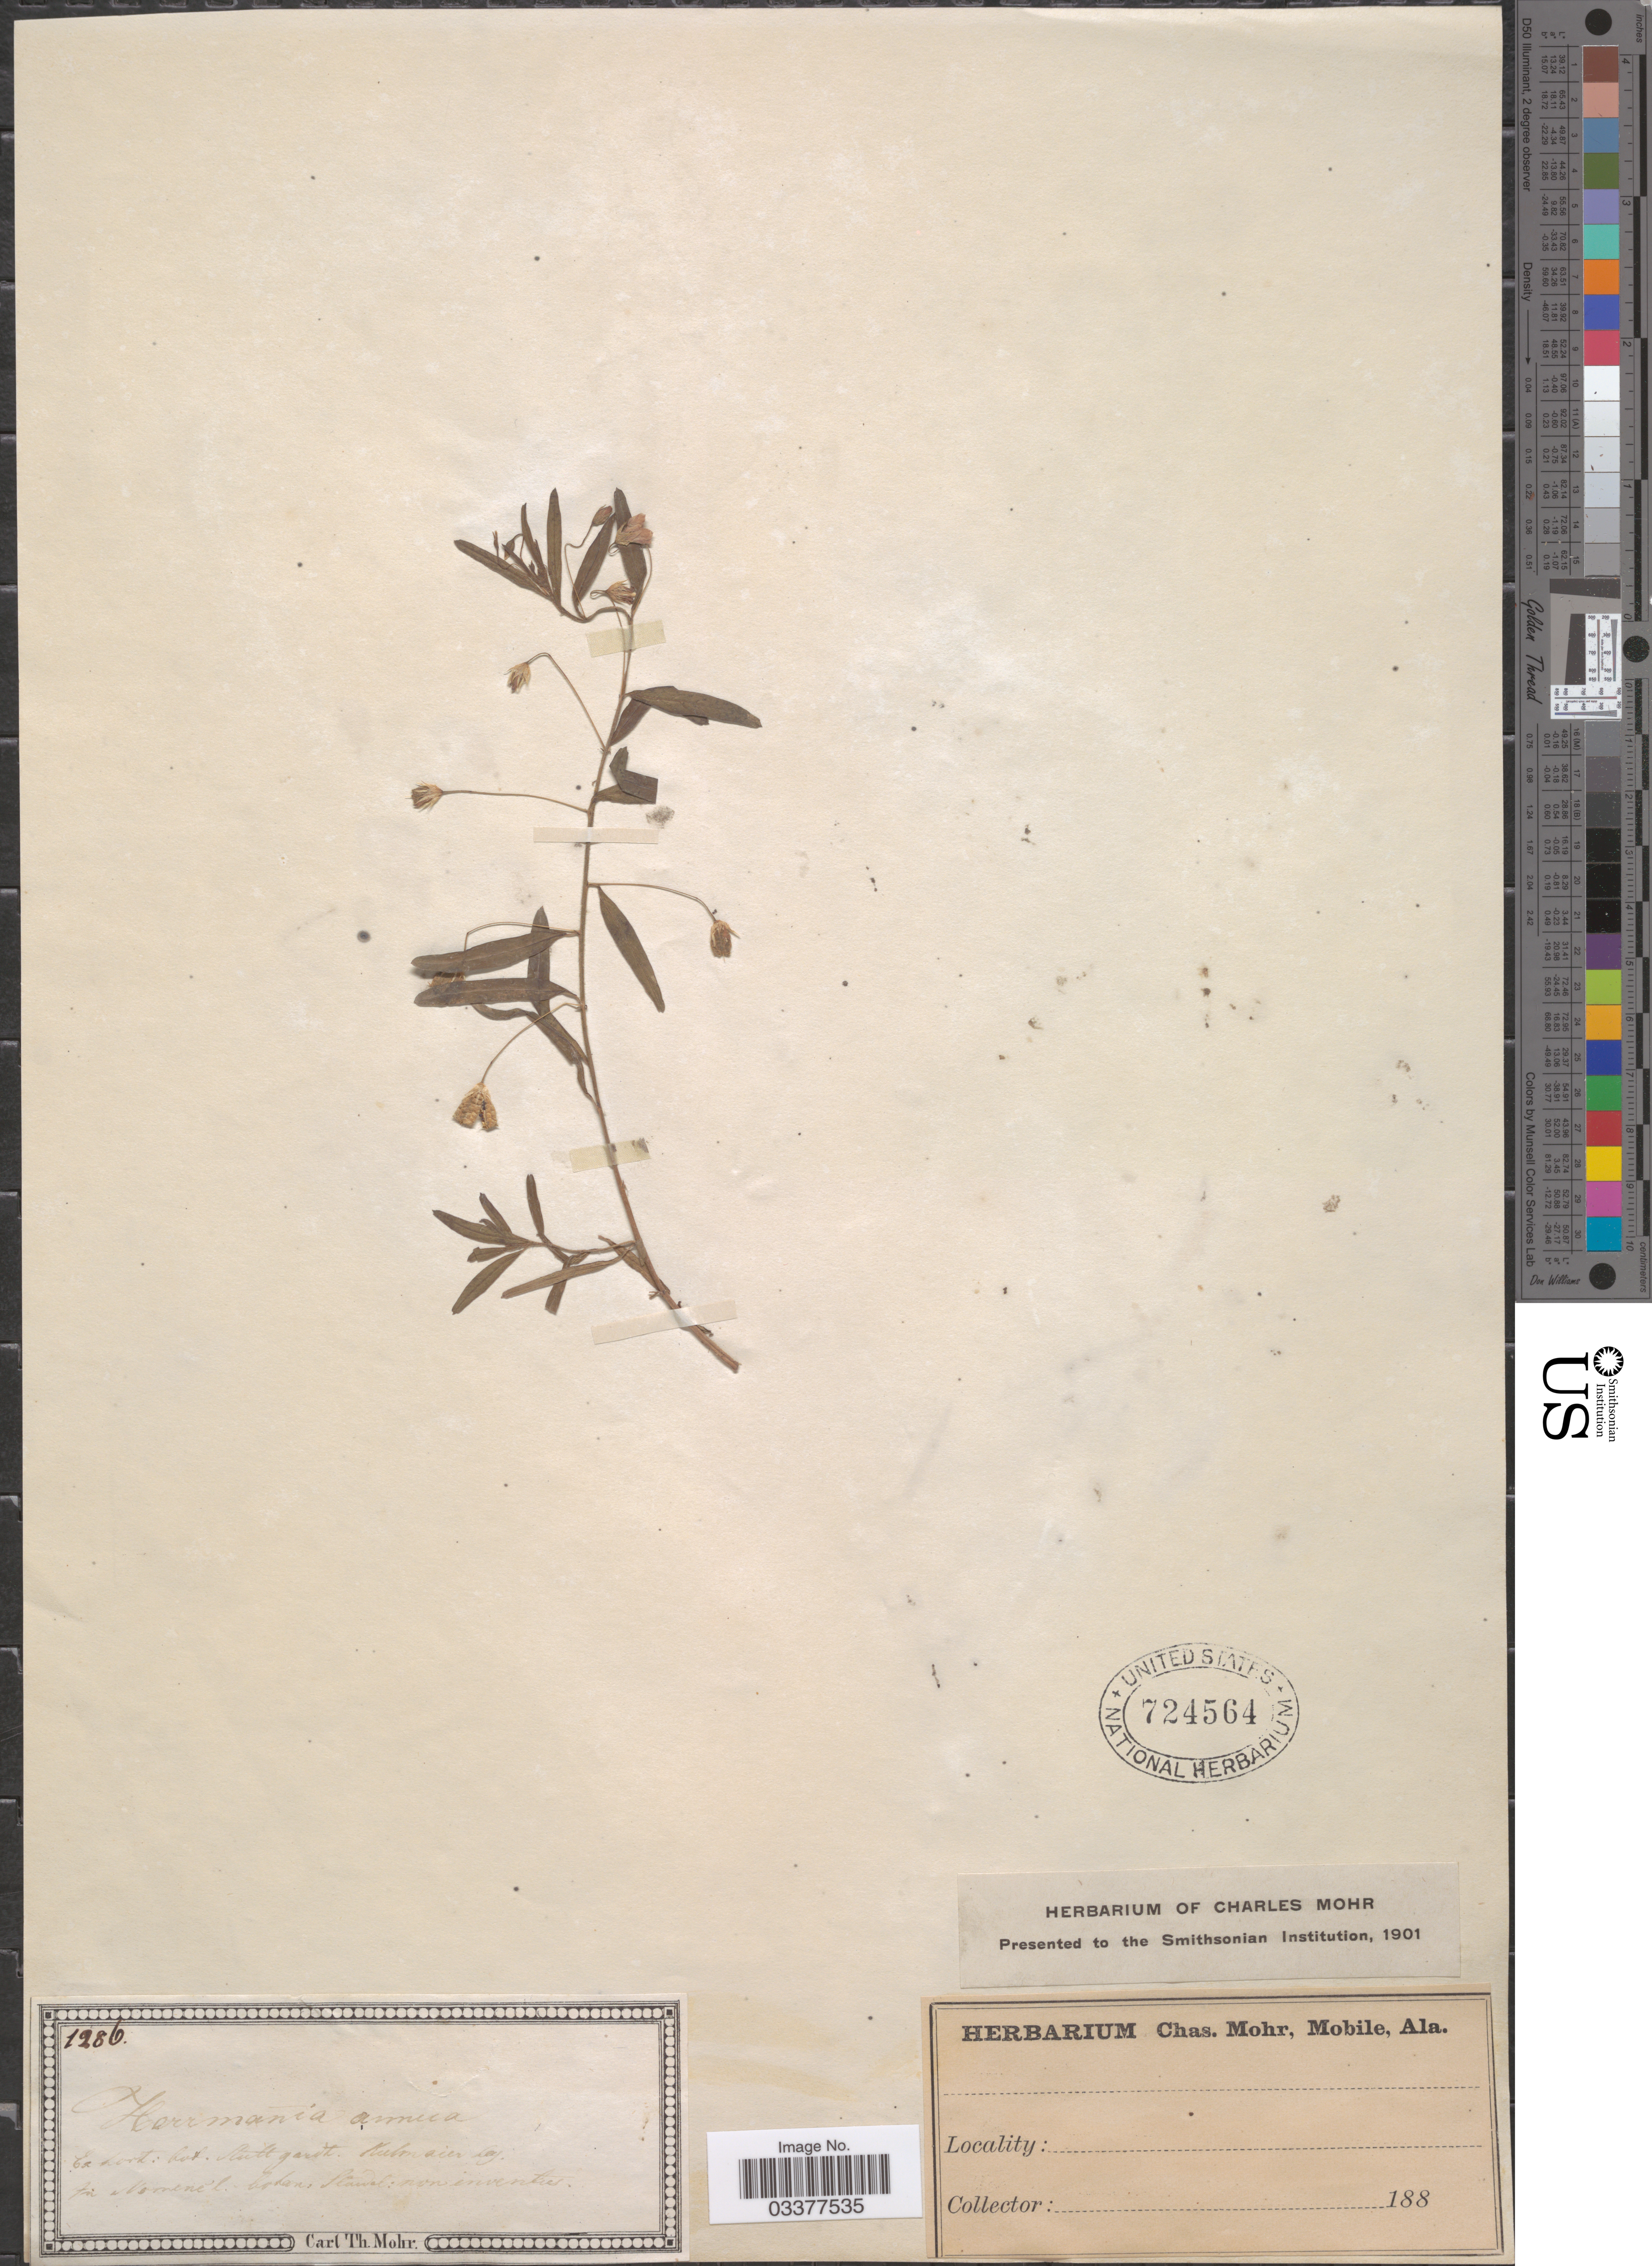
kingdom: Plantae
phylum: Tracheophyta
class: Magnoliopsida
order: Malvales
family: Malvaceae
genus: Hermannia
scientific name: Hermannia sp.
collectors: Kielmaier, --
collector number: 1286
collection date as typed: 188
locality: Ex hort. bot. Stuttgardt.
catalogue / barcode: US 724564